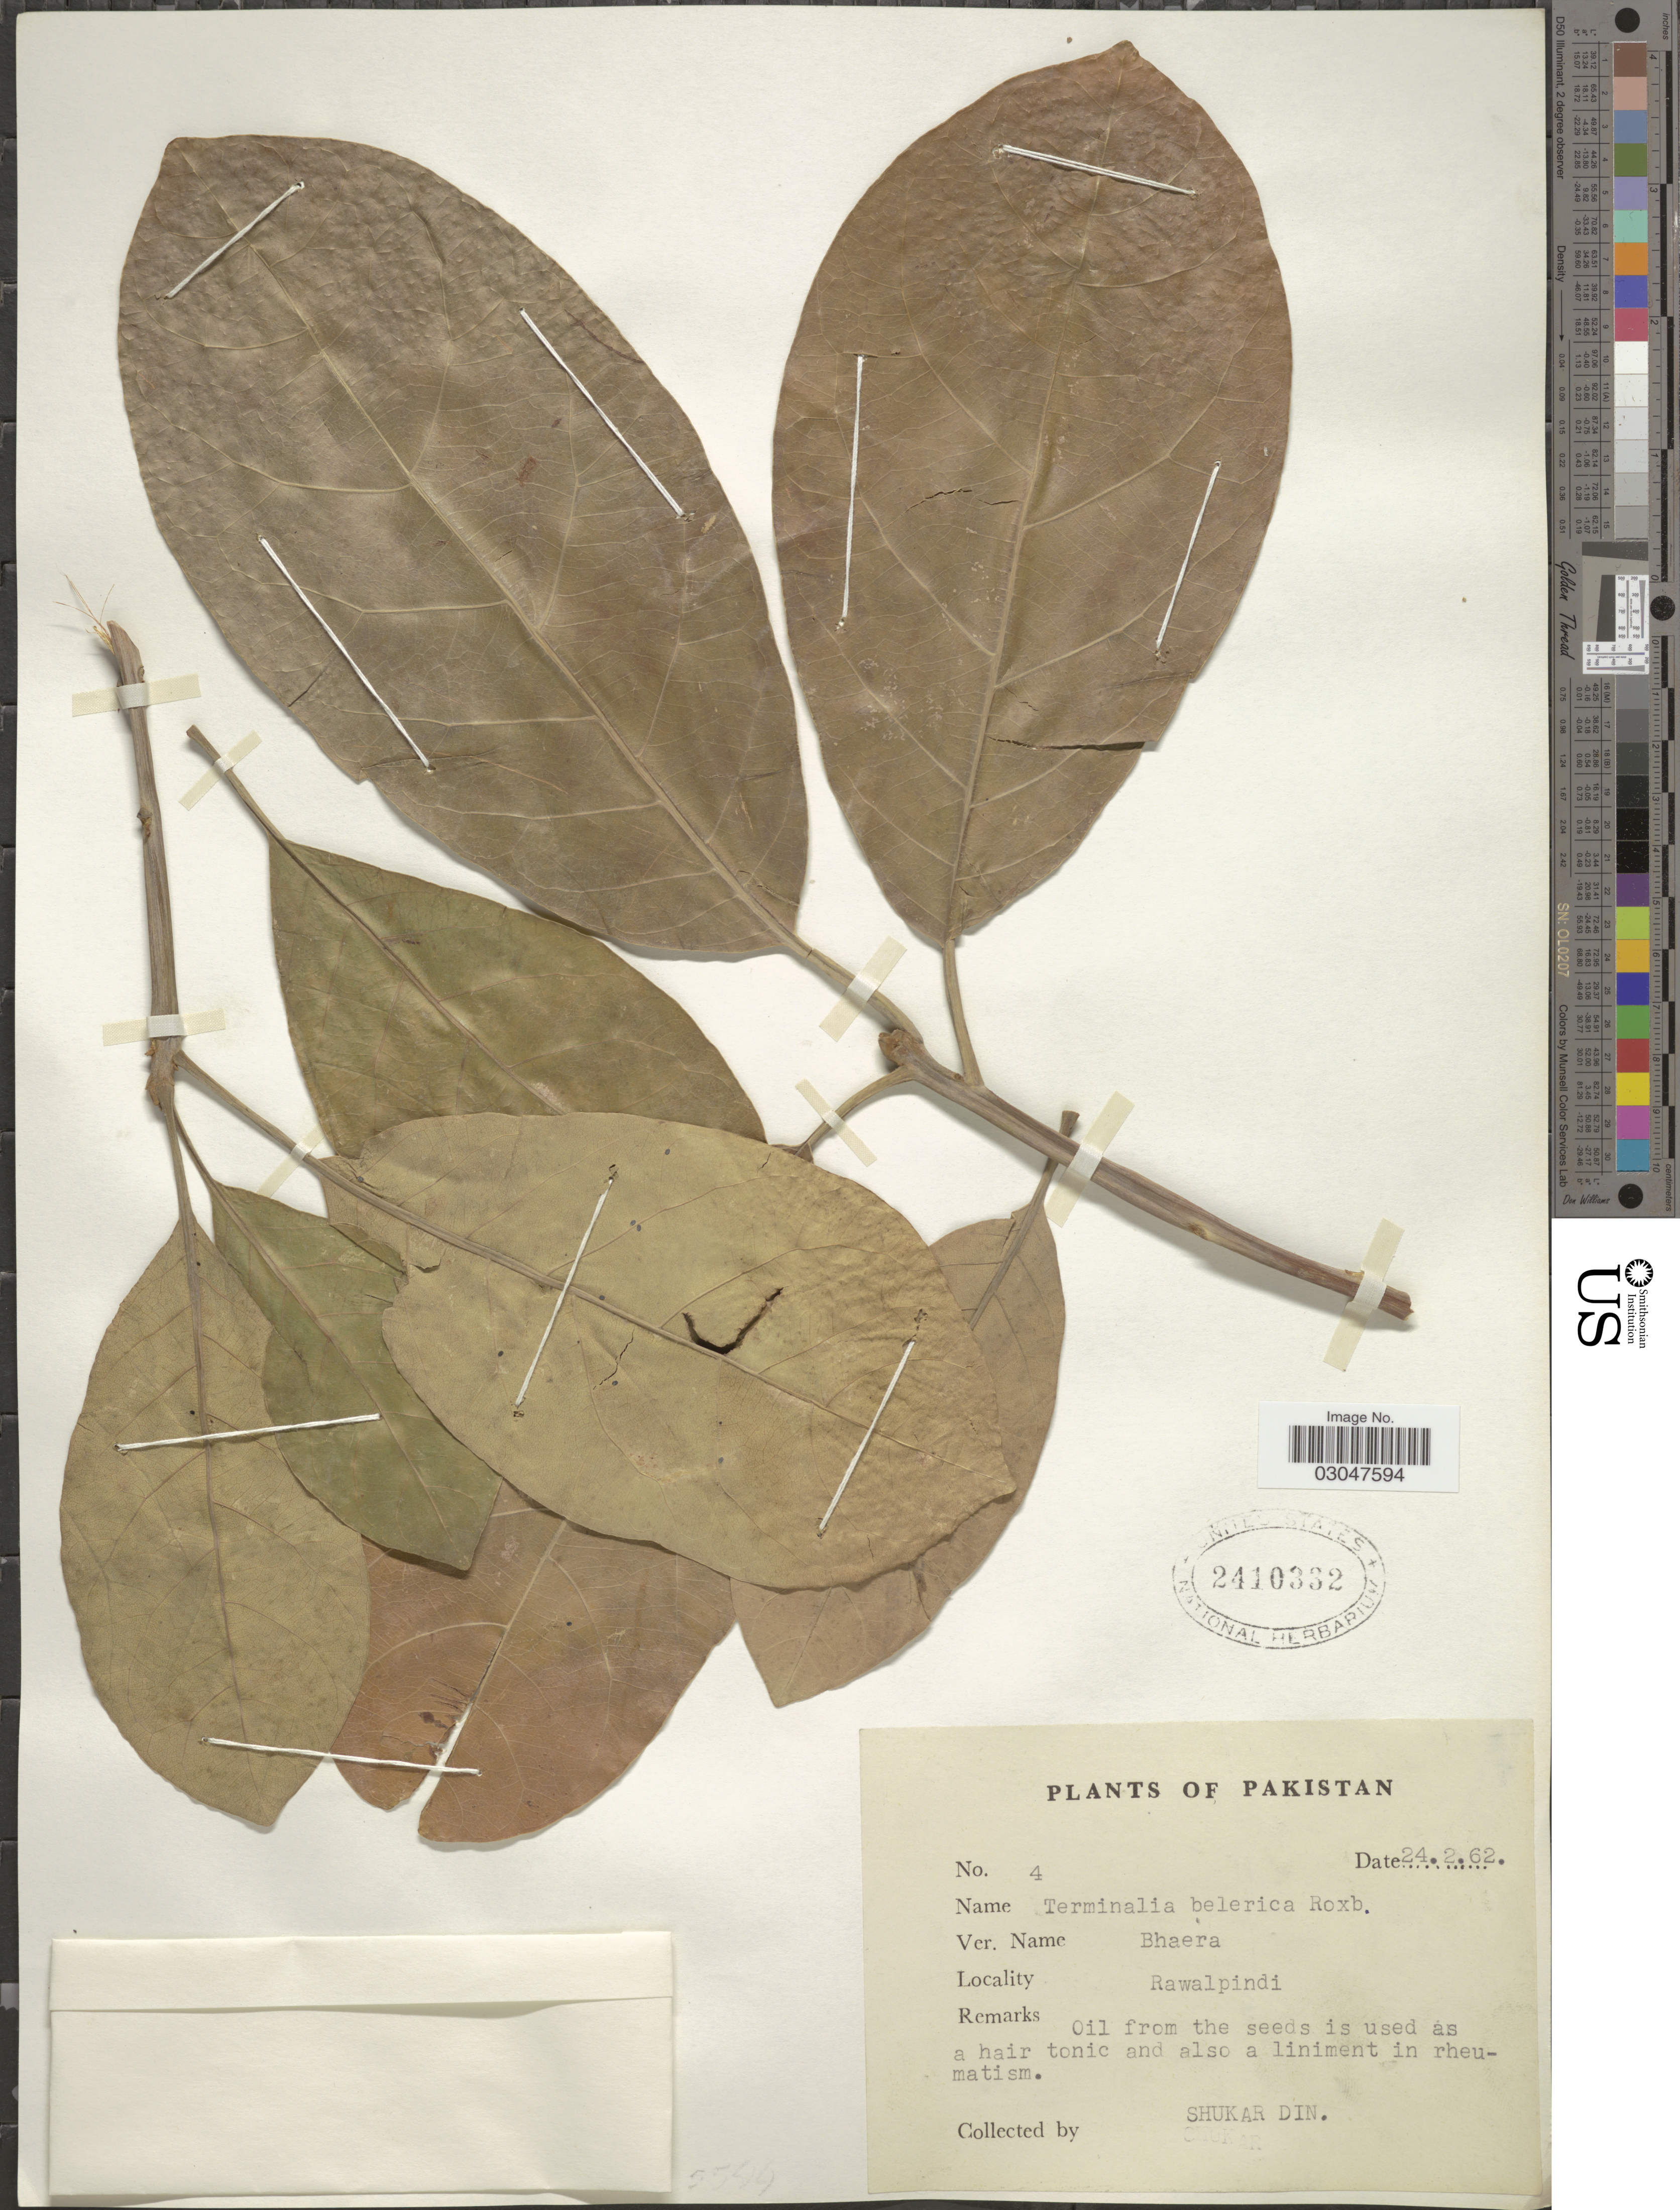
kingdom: Plantae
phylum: Tracheophyta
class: Magnoliopsida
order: Myrtales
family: Combretaceae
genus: Terminalia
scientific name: Terminalia bellirica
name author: (Gaertn.) Roxb.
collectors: S. Din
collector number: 4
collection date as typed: Transcribed d/m/y: 24/2/62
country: Pakistan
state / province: Punjab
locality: Rawalpindi.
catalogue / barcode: US 2410332